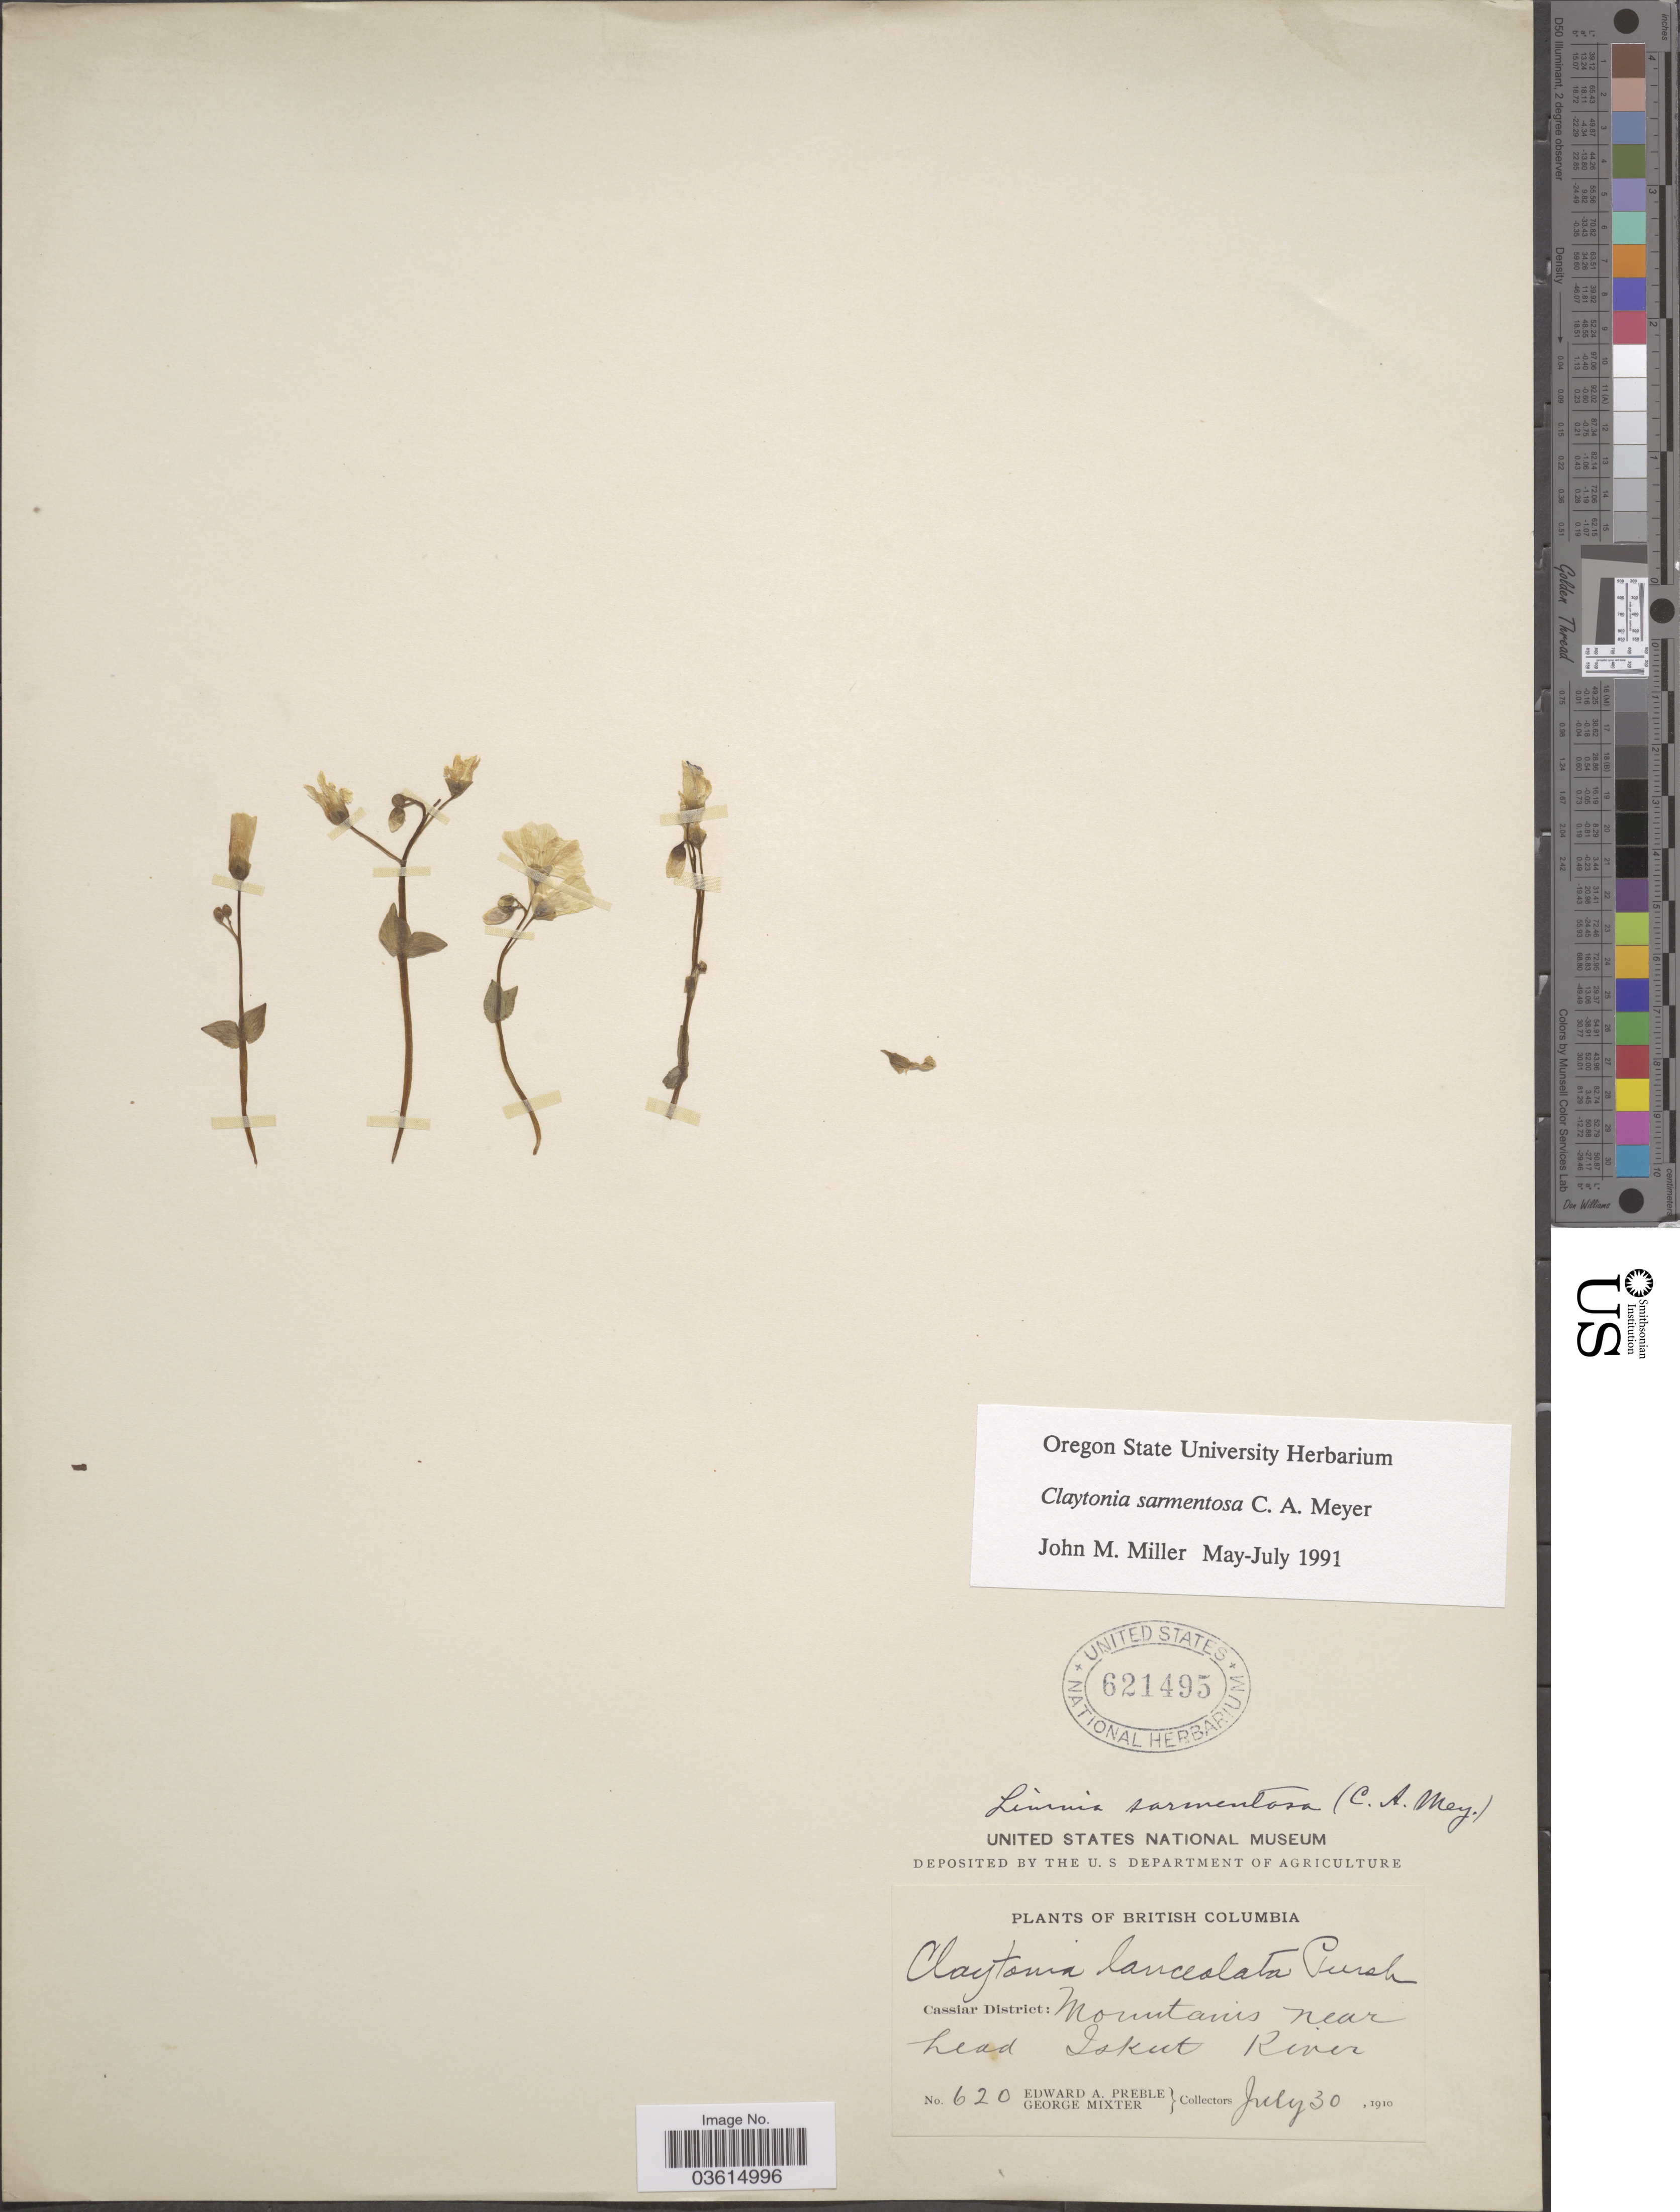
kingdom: Plantae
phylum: Tracheophyta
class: Magnoliopsida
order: Caryophyllales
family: Montiaceae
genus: Claytonia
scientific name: Claytonia sarmentosa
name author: C.A. Mey.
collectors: E. Preble & G. Mixter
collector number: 620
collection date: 1910-07-30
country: Canada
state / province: British Columbia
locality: Cassiar District: Mountains near head Iskut River.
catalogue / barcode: US 621495